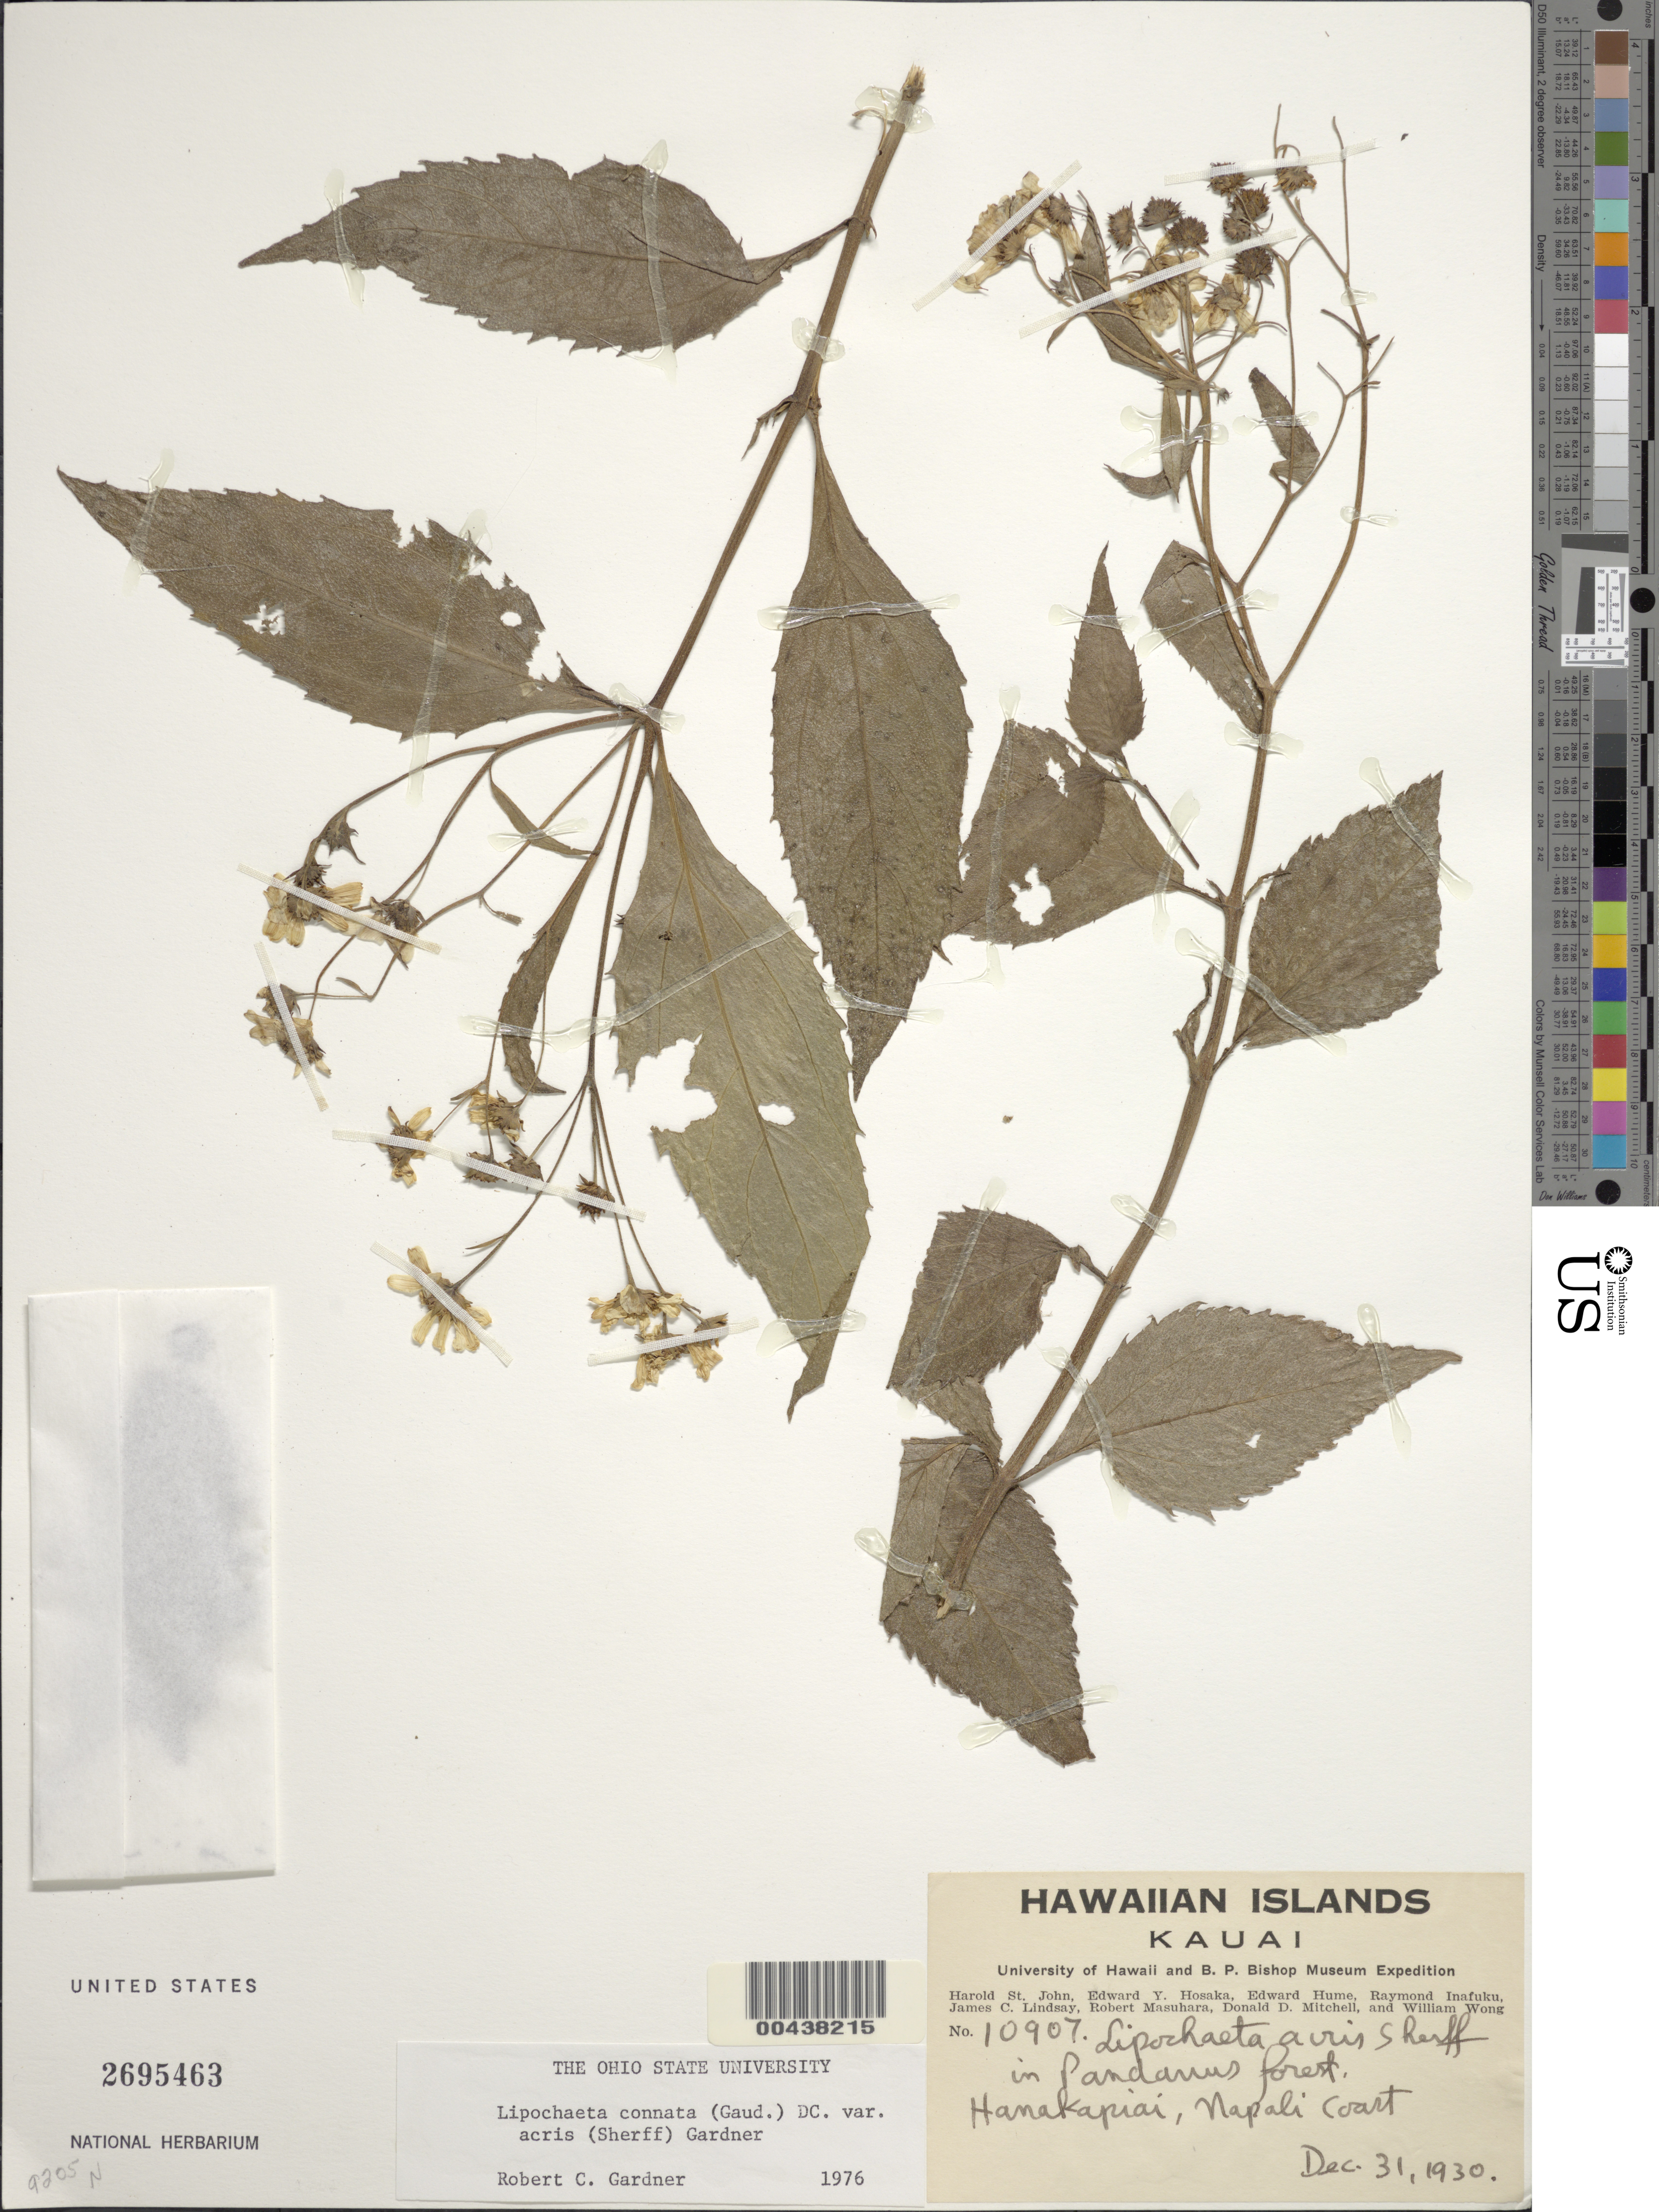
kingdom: Plantae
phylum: Tracheophyta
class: Magnoliopsida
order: Asterales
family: Asteraceae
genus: Lipochaeta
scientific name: Lipochaeta connata subsp. acris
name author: (Sherff) W.L. Wagner & H. Rob.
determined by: Gardner, R. C.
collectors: H. St. John, E. Y. Hosaka, E. Hume & R. Inafuku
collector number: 10907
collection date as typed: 31 Dec 1930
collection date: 1930-12-31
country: United States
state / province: Hawaii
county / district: Kauai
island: Kaua'i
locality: Hanakapiai, Napali Coast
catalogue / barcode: US 2695463